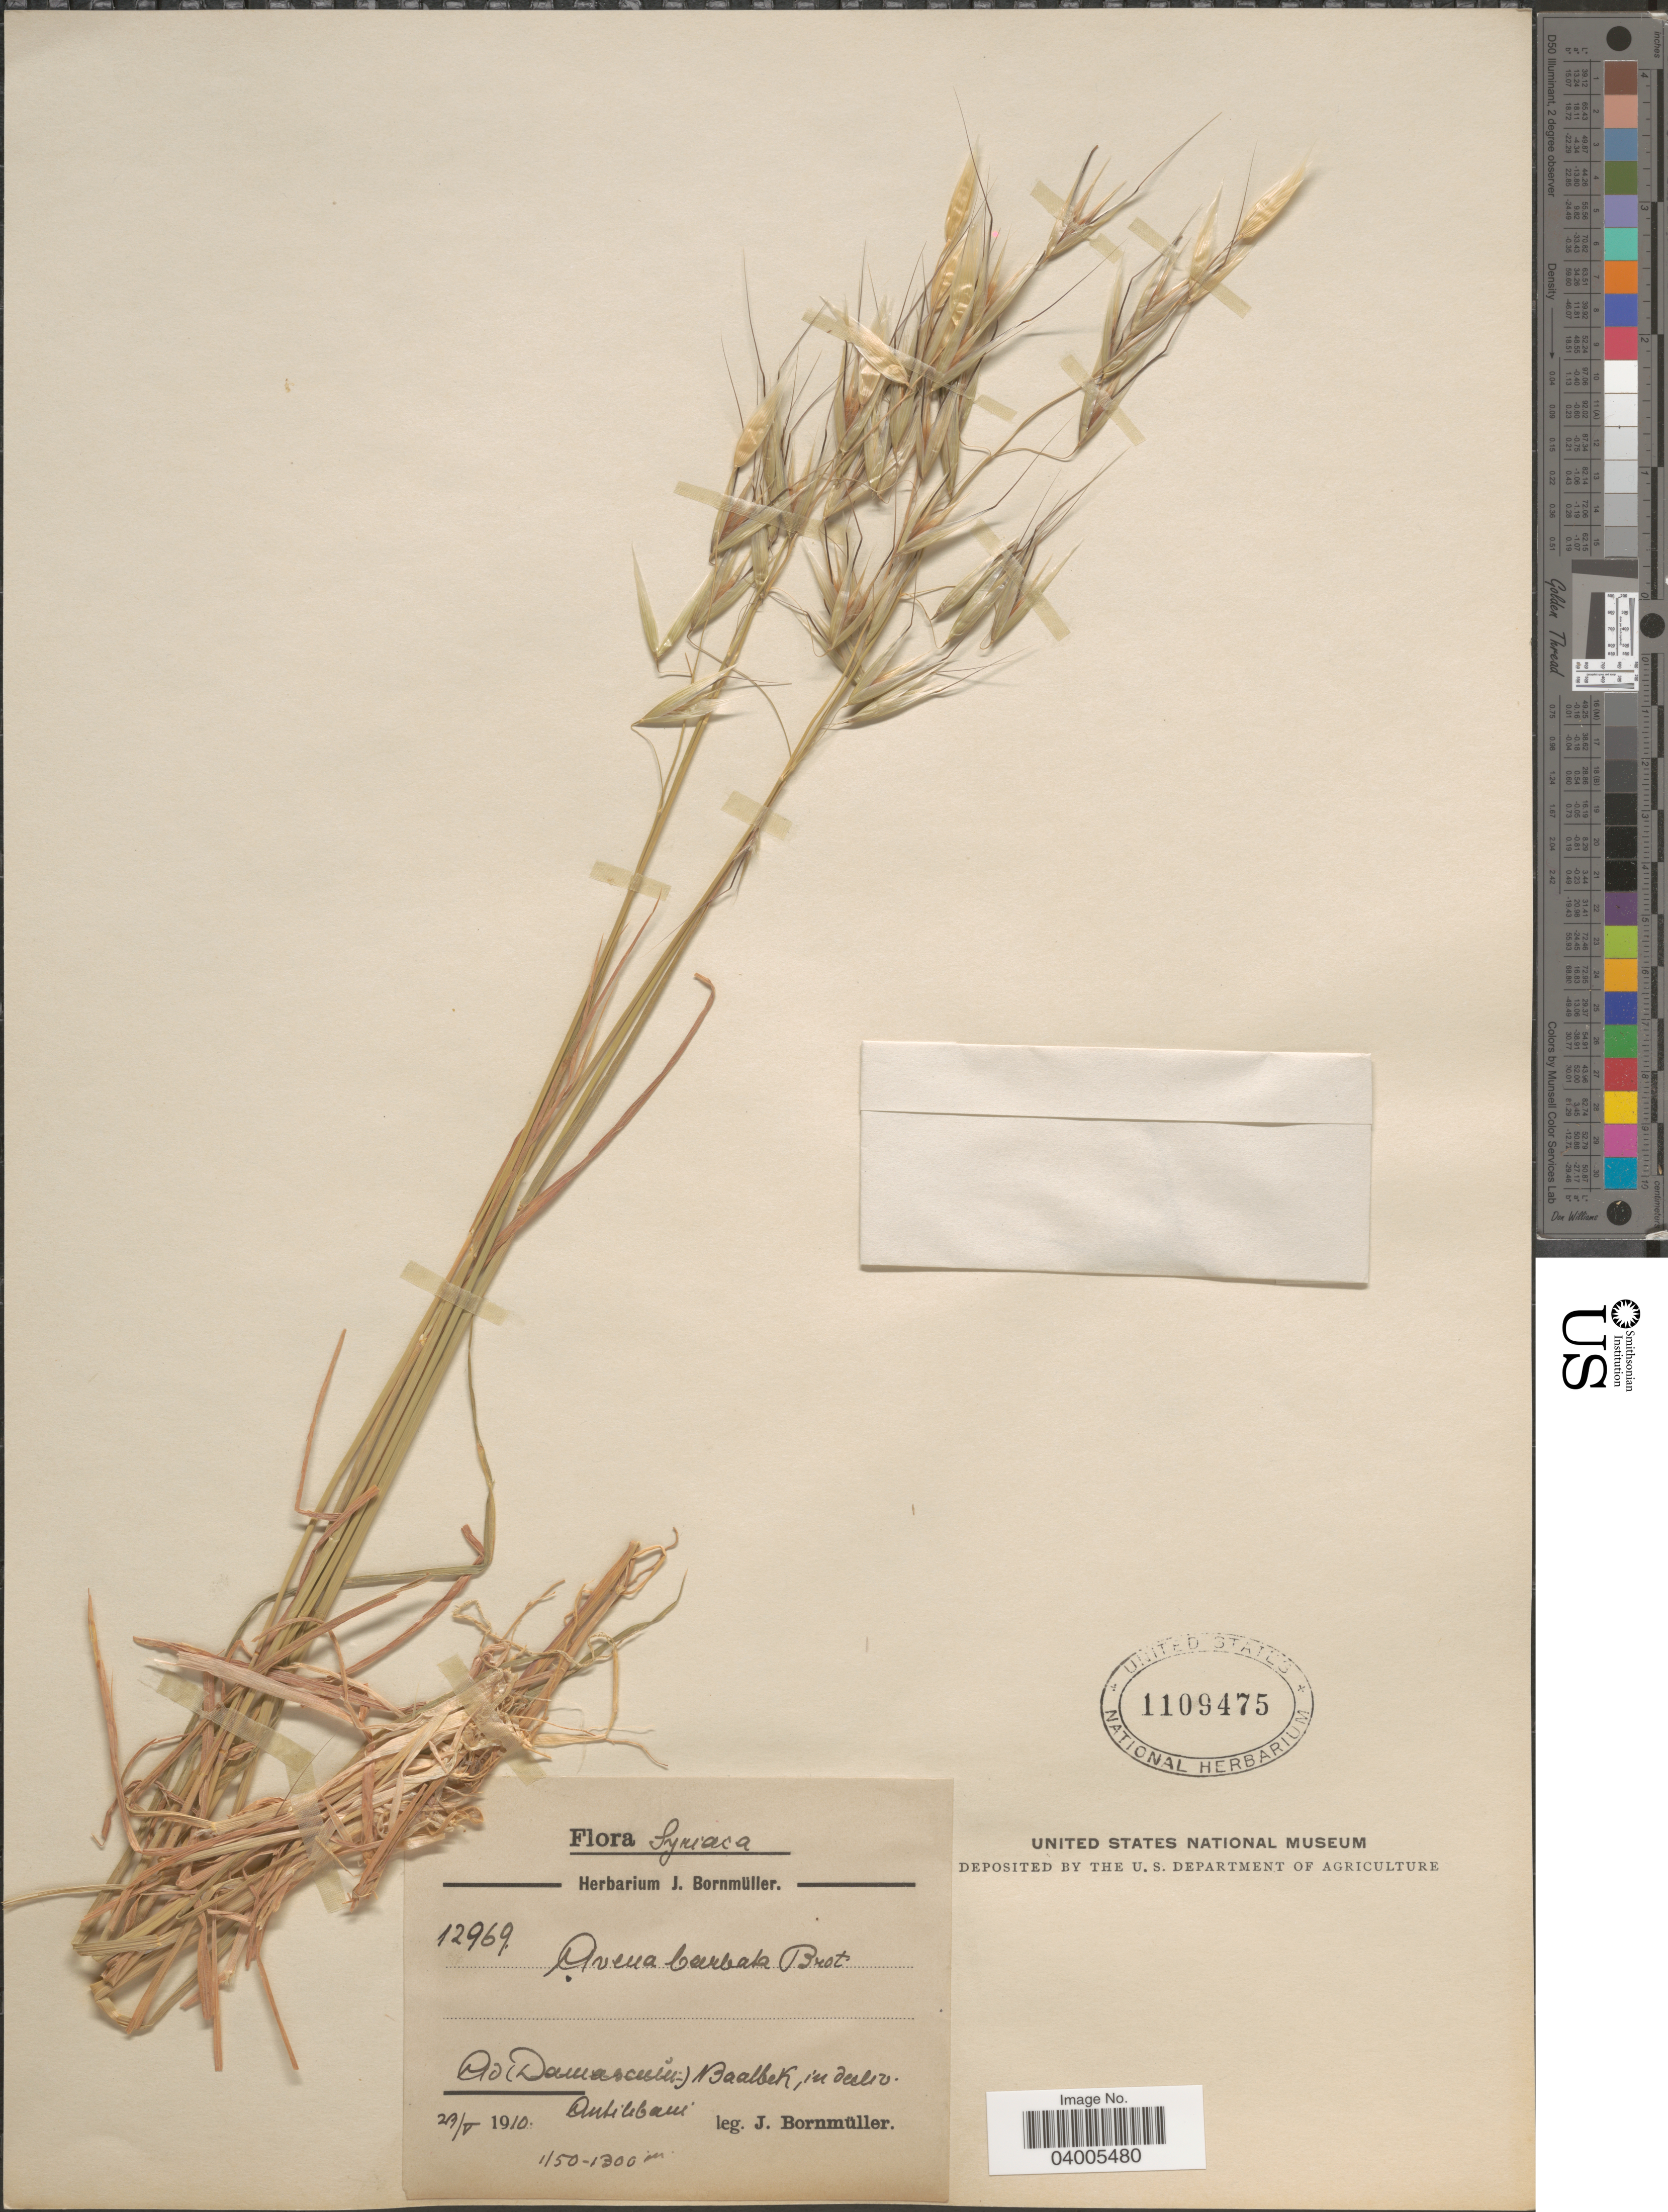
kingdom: Plantae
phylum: Tracheophyta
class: Liliopsida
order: Poales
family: Poaceae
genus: Avena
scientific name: Avena barbata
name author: Pott ex Link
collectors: J. Bornmüller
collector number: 12969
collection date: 1910-05-23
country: Lebanon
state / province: Baalbek-Hermel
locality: Syriaca. Pid (Damasculu). Baalbek, in decliv. Antilebani.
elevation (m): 1150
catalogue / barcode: US 1109475